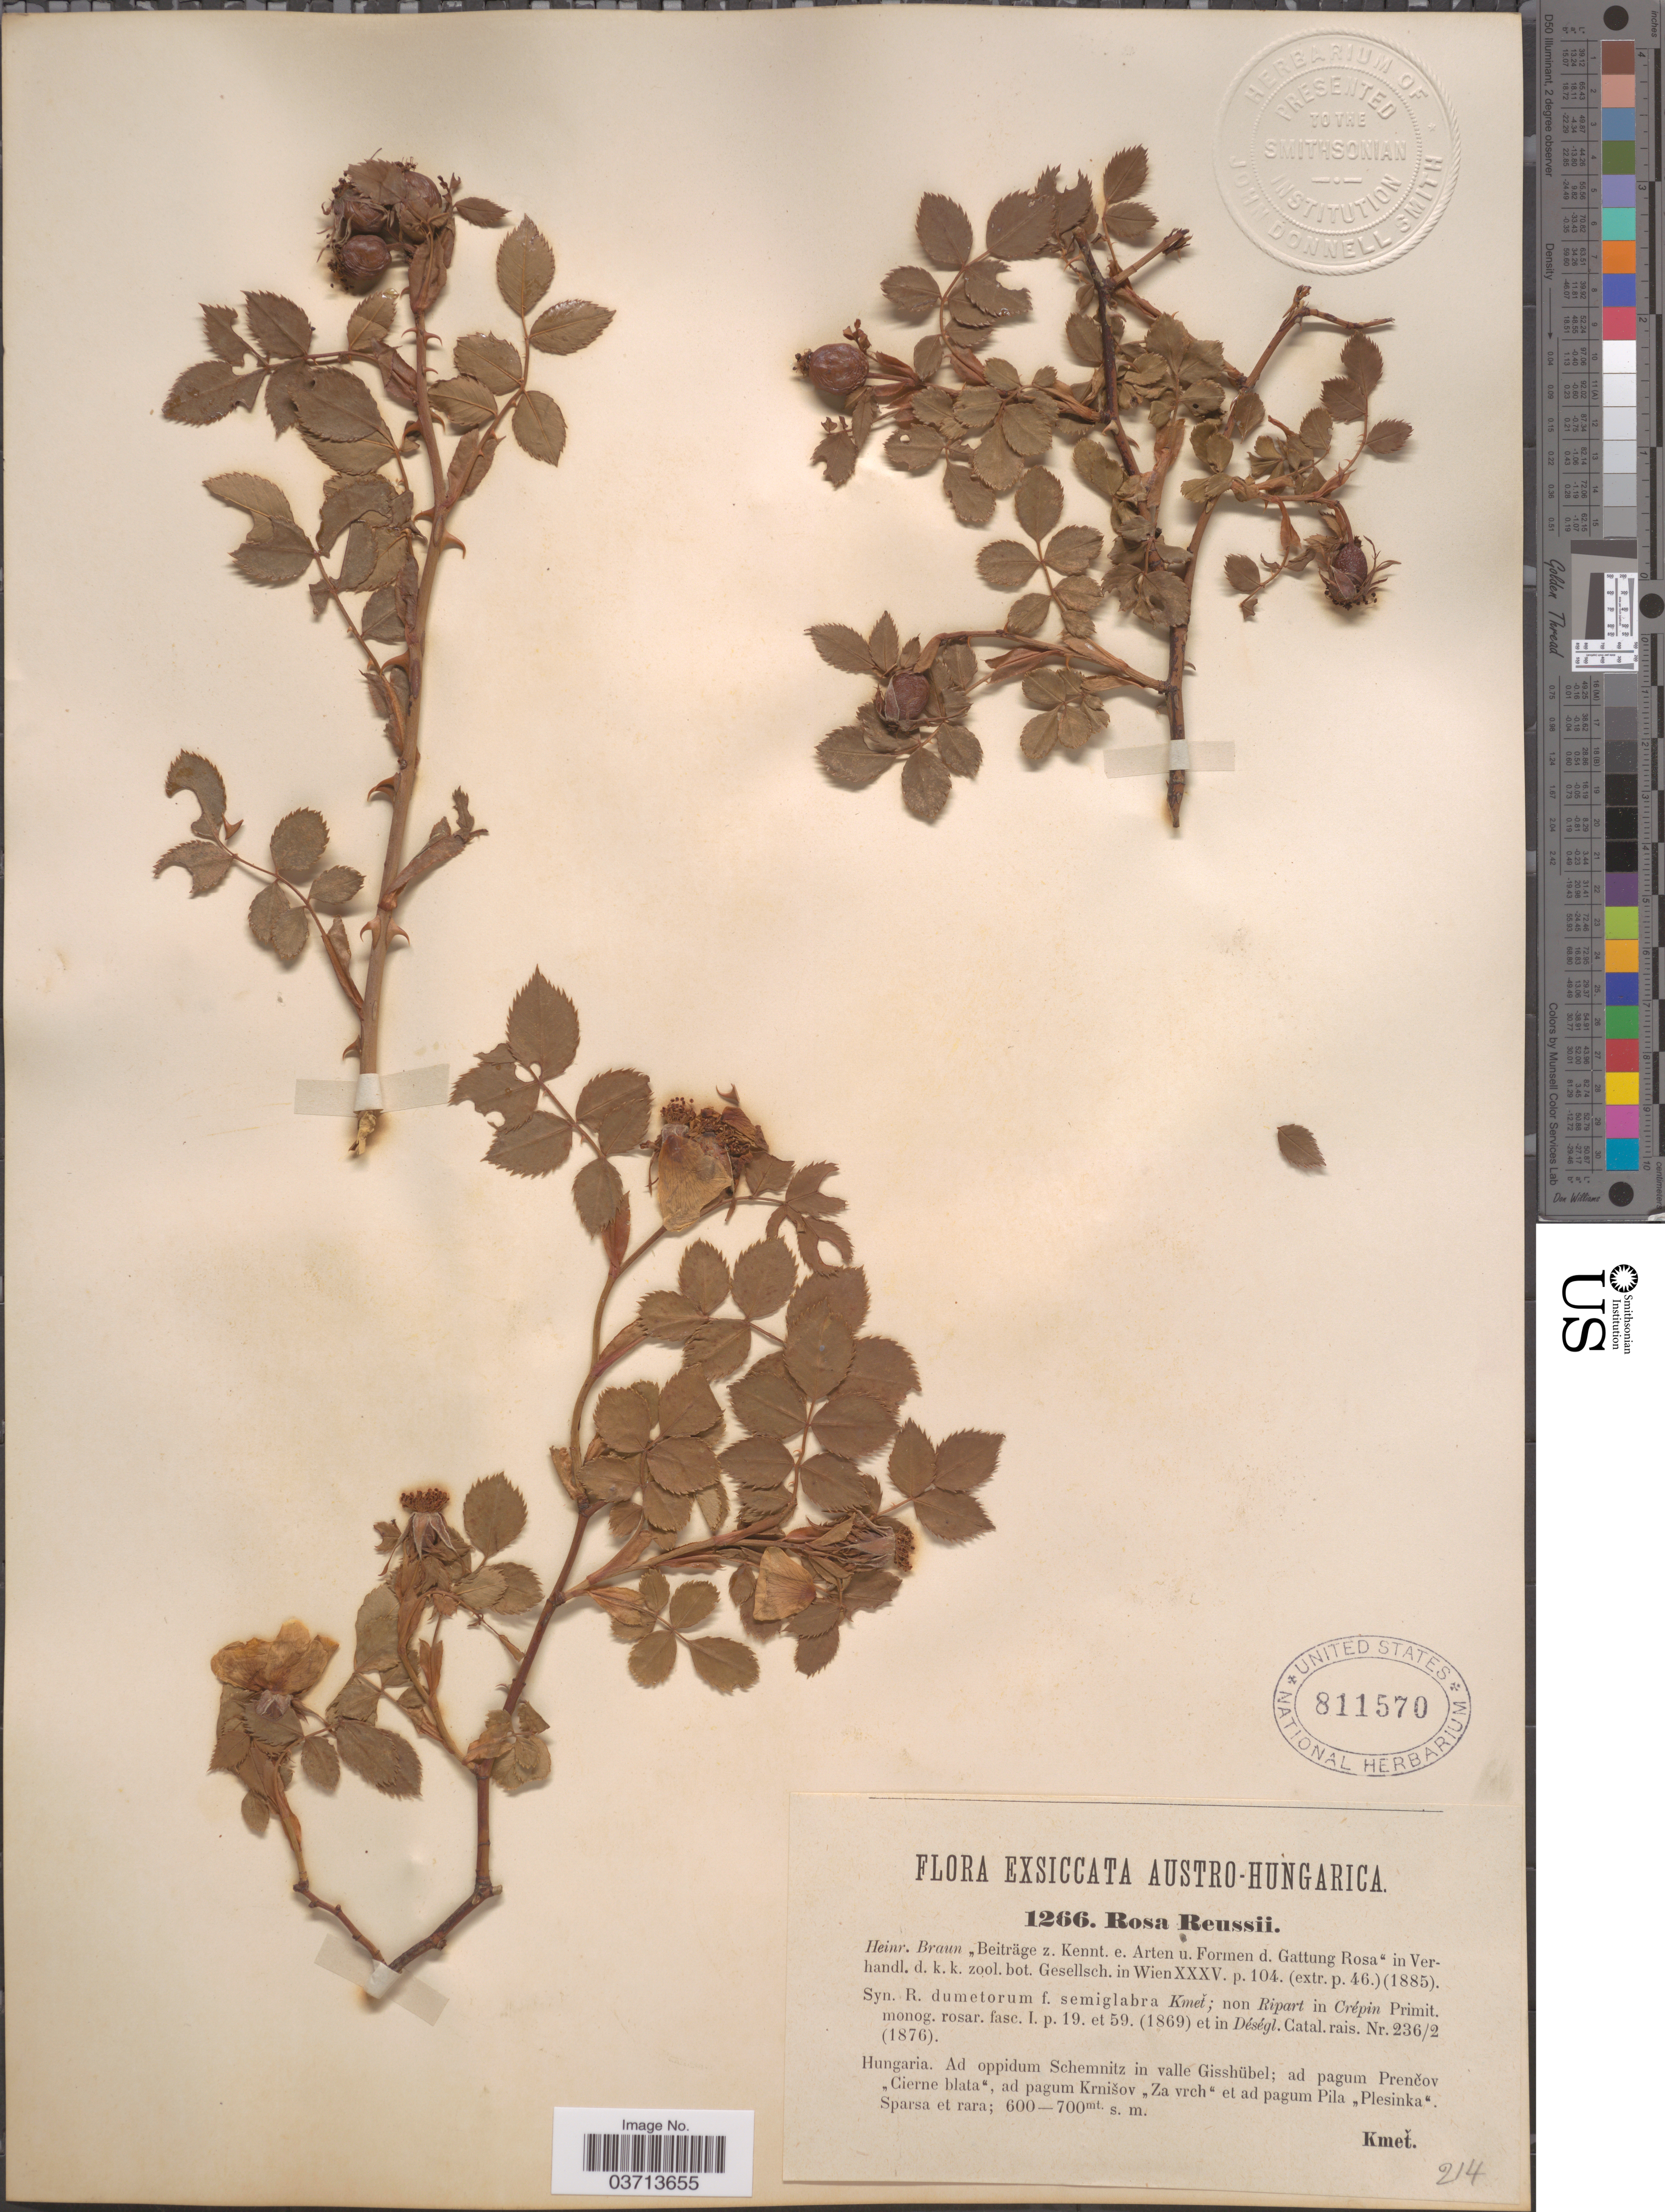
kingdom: Plantae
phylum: Tracheophyta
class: Magnoliopsida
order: Rosales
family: Rosaceae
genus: Rosa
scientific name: Rosa x reussii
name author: Heinr. Braun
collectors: A. Kmet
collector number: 1266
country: Hungary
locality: Austro-Hungarica. Ad oppidum Schemnitz in valle Gisshübel; ad pagum Prenčov "Cierne blata", ad pagum Krnišov "Za vrch" et ad pagum Pila "Plesinka". Sparsa et rara.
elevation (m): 600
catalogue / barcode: US 811570